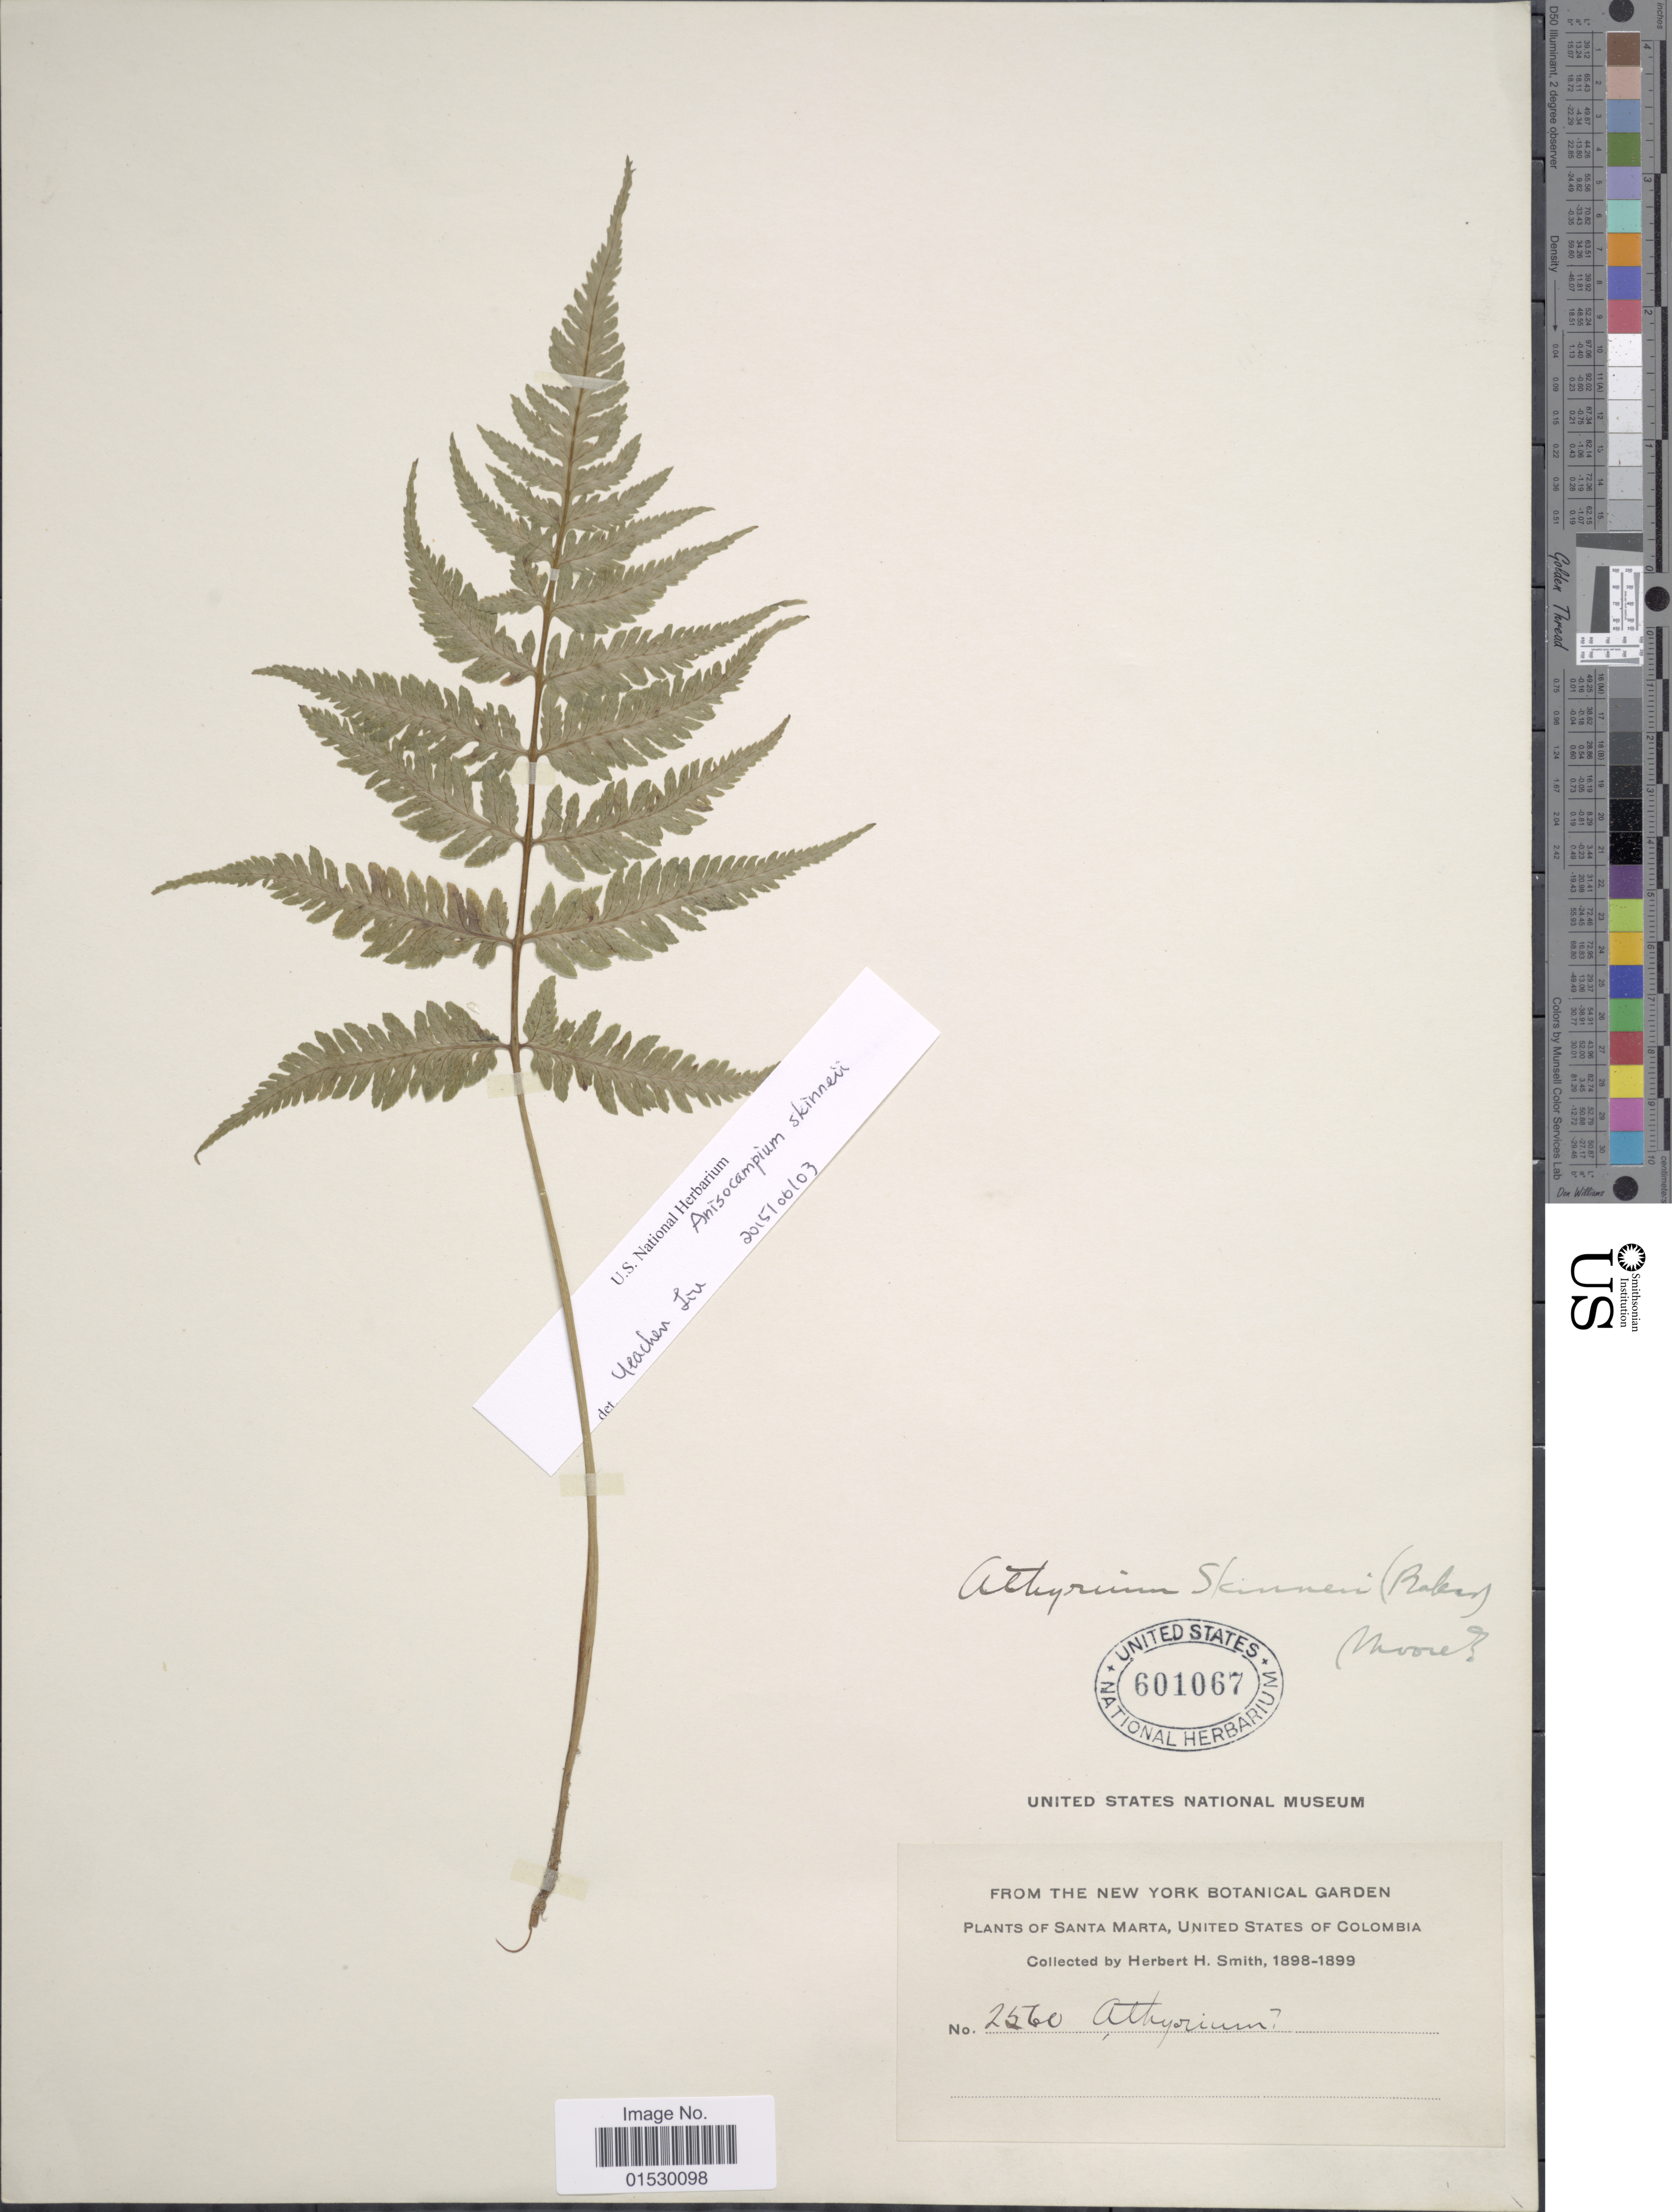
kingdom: Plantae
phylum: Tracheophyta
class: Polypodiopsida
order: Polypodiales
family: Athyriaceae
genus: Athyrium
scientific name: Athyrium sp.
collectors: Herbert H. Smith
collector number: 2560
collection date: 1898/1899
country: Colombia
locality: Santa Marta, United States of Colombia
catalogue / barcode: US 601067